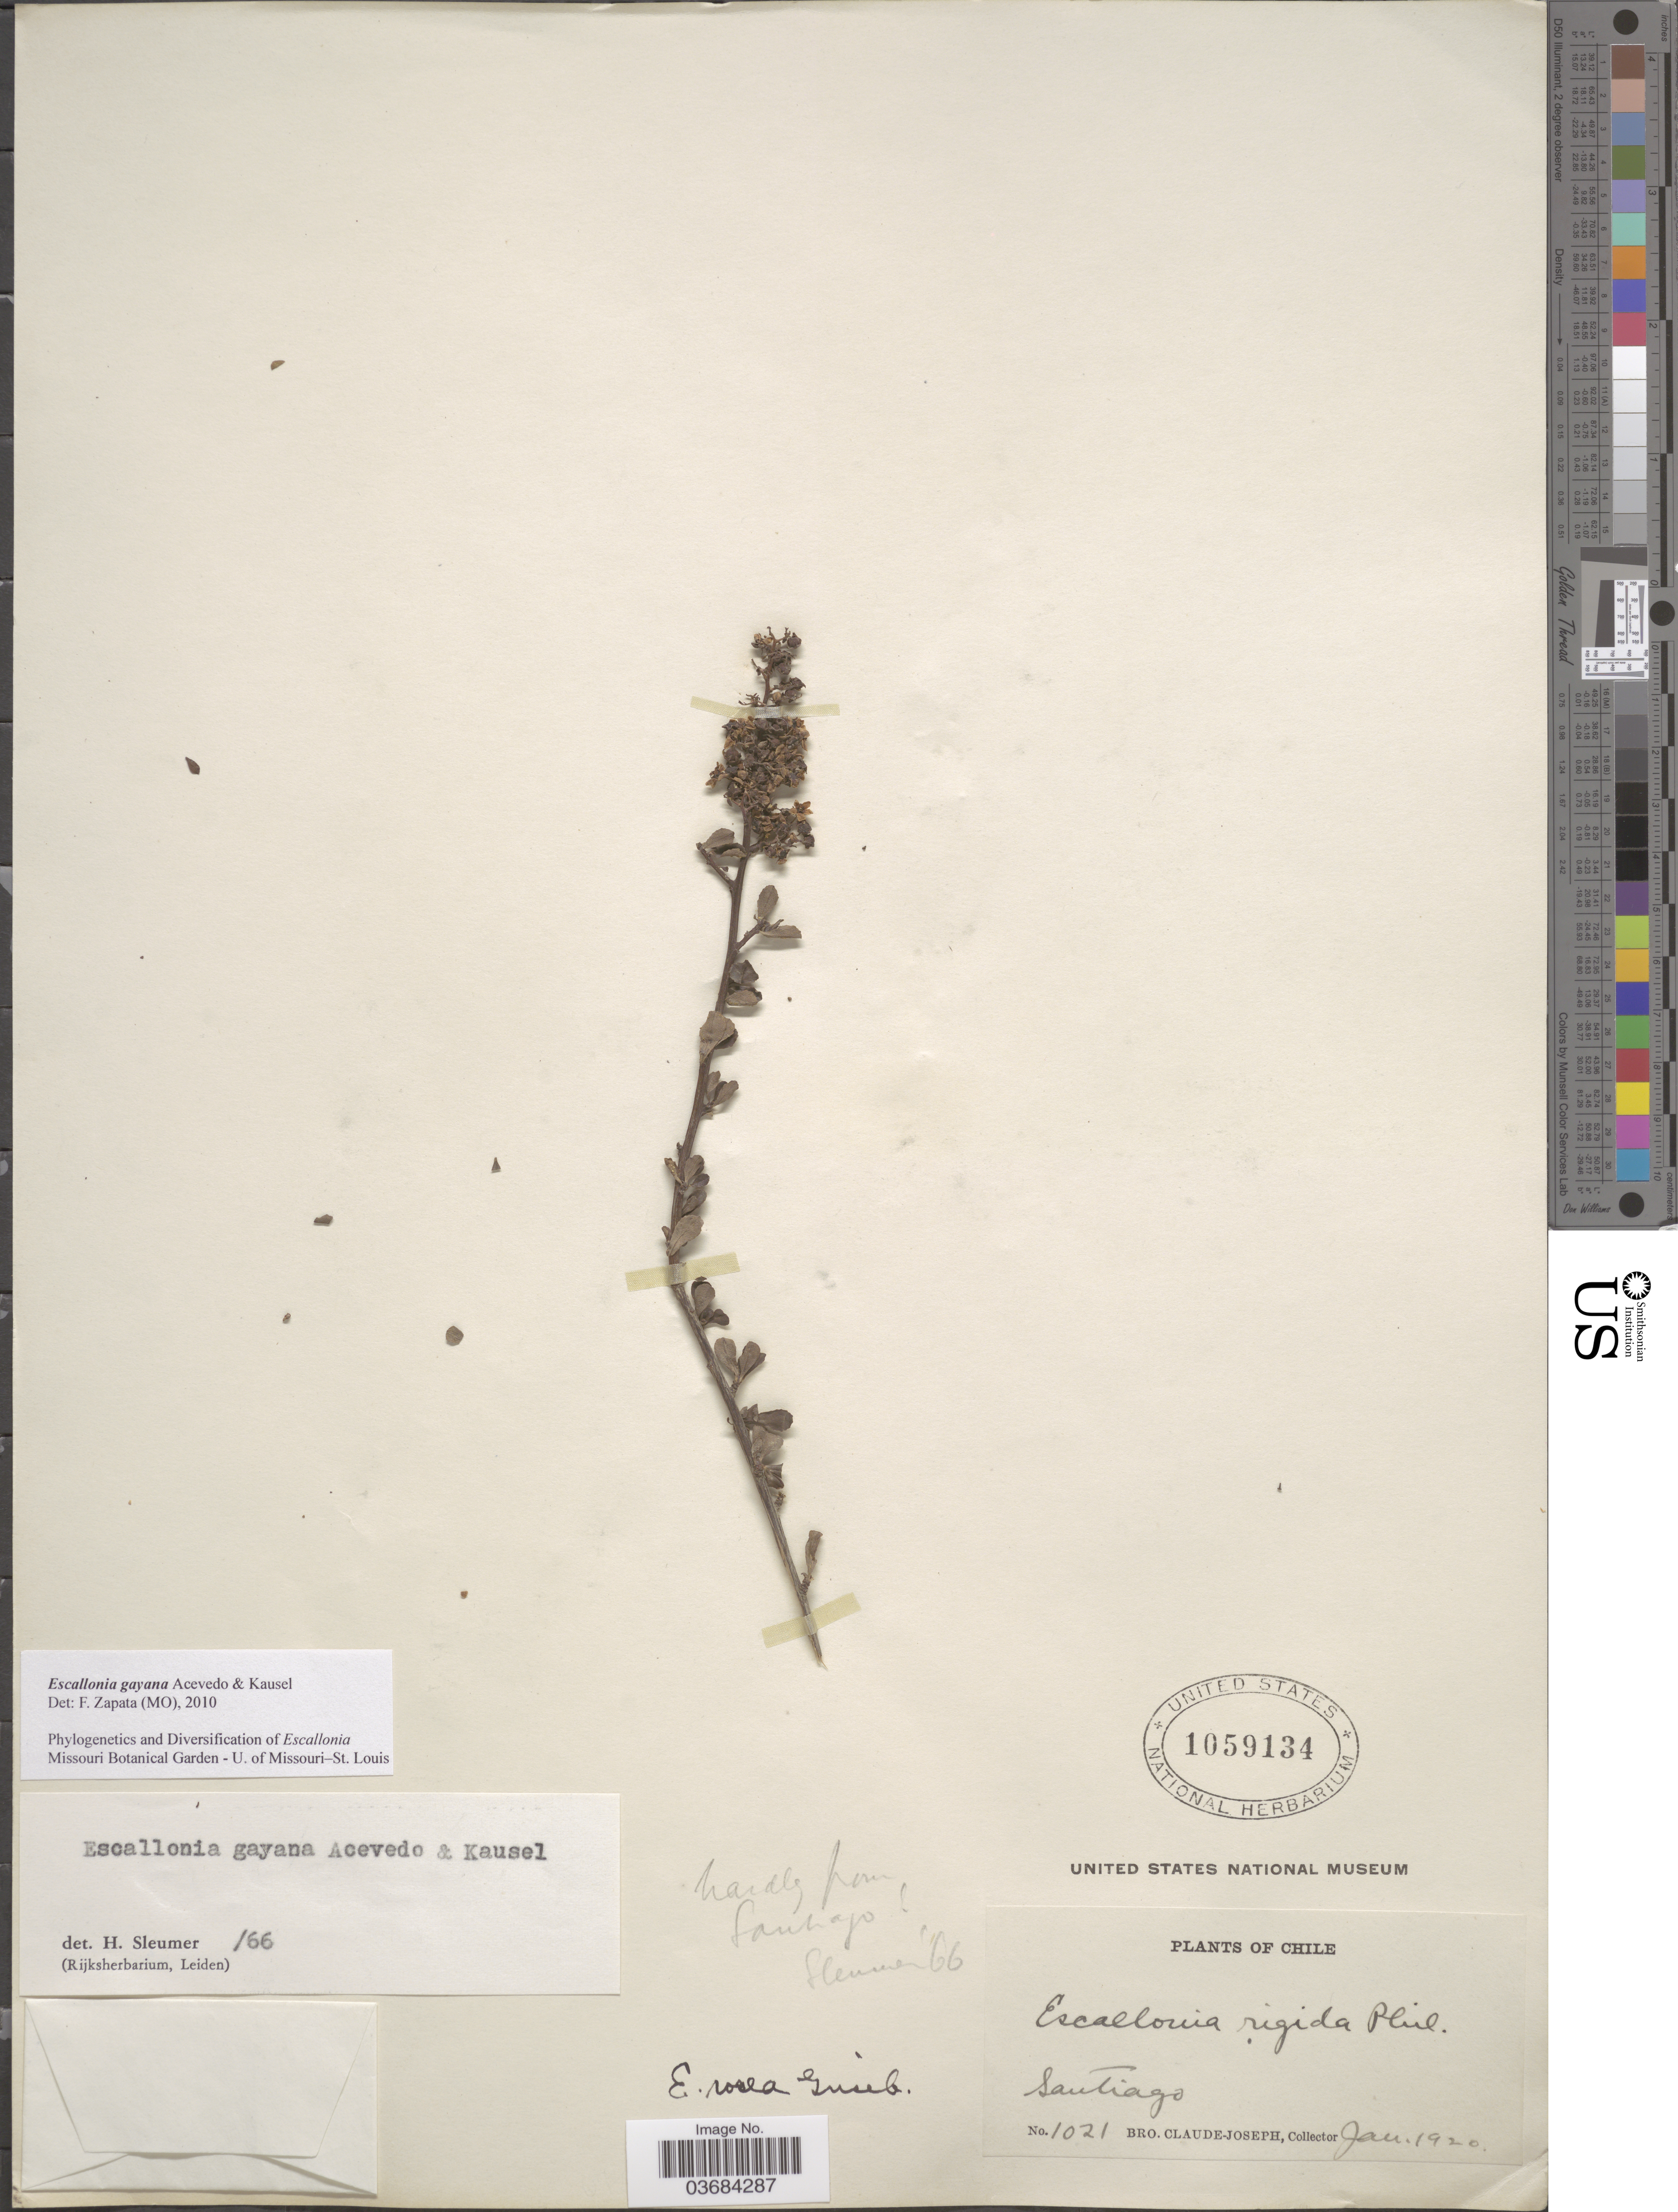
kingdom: Plantae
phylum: Tracheophyta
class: Magnoliopsida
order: Escalloniales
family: Escalloniaceae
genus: Escallonia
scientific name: Escallonia gayana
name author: Acevedo & Kausel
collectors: Bro. Claude-Joseph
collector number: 1021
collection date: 1920-01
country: Chile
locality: Santiago.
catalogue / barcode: US 1059134